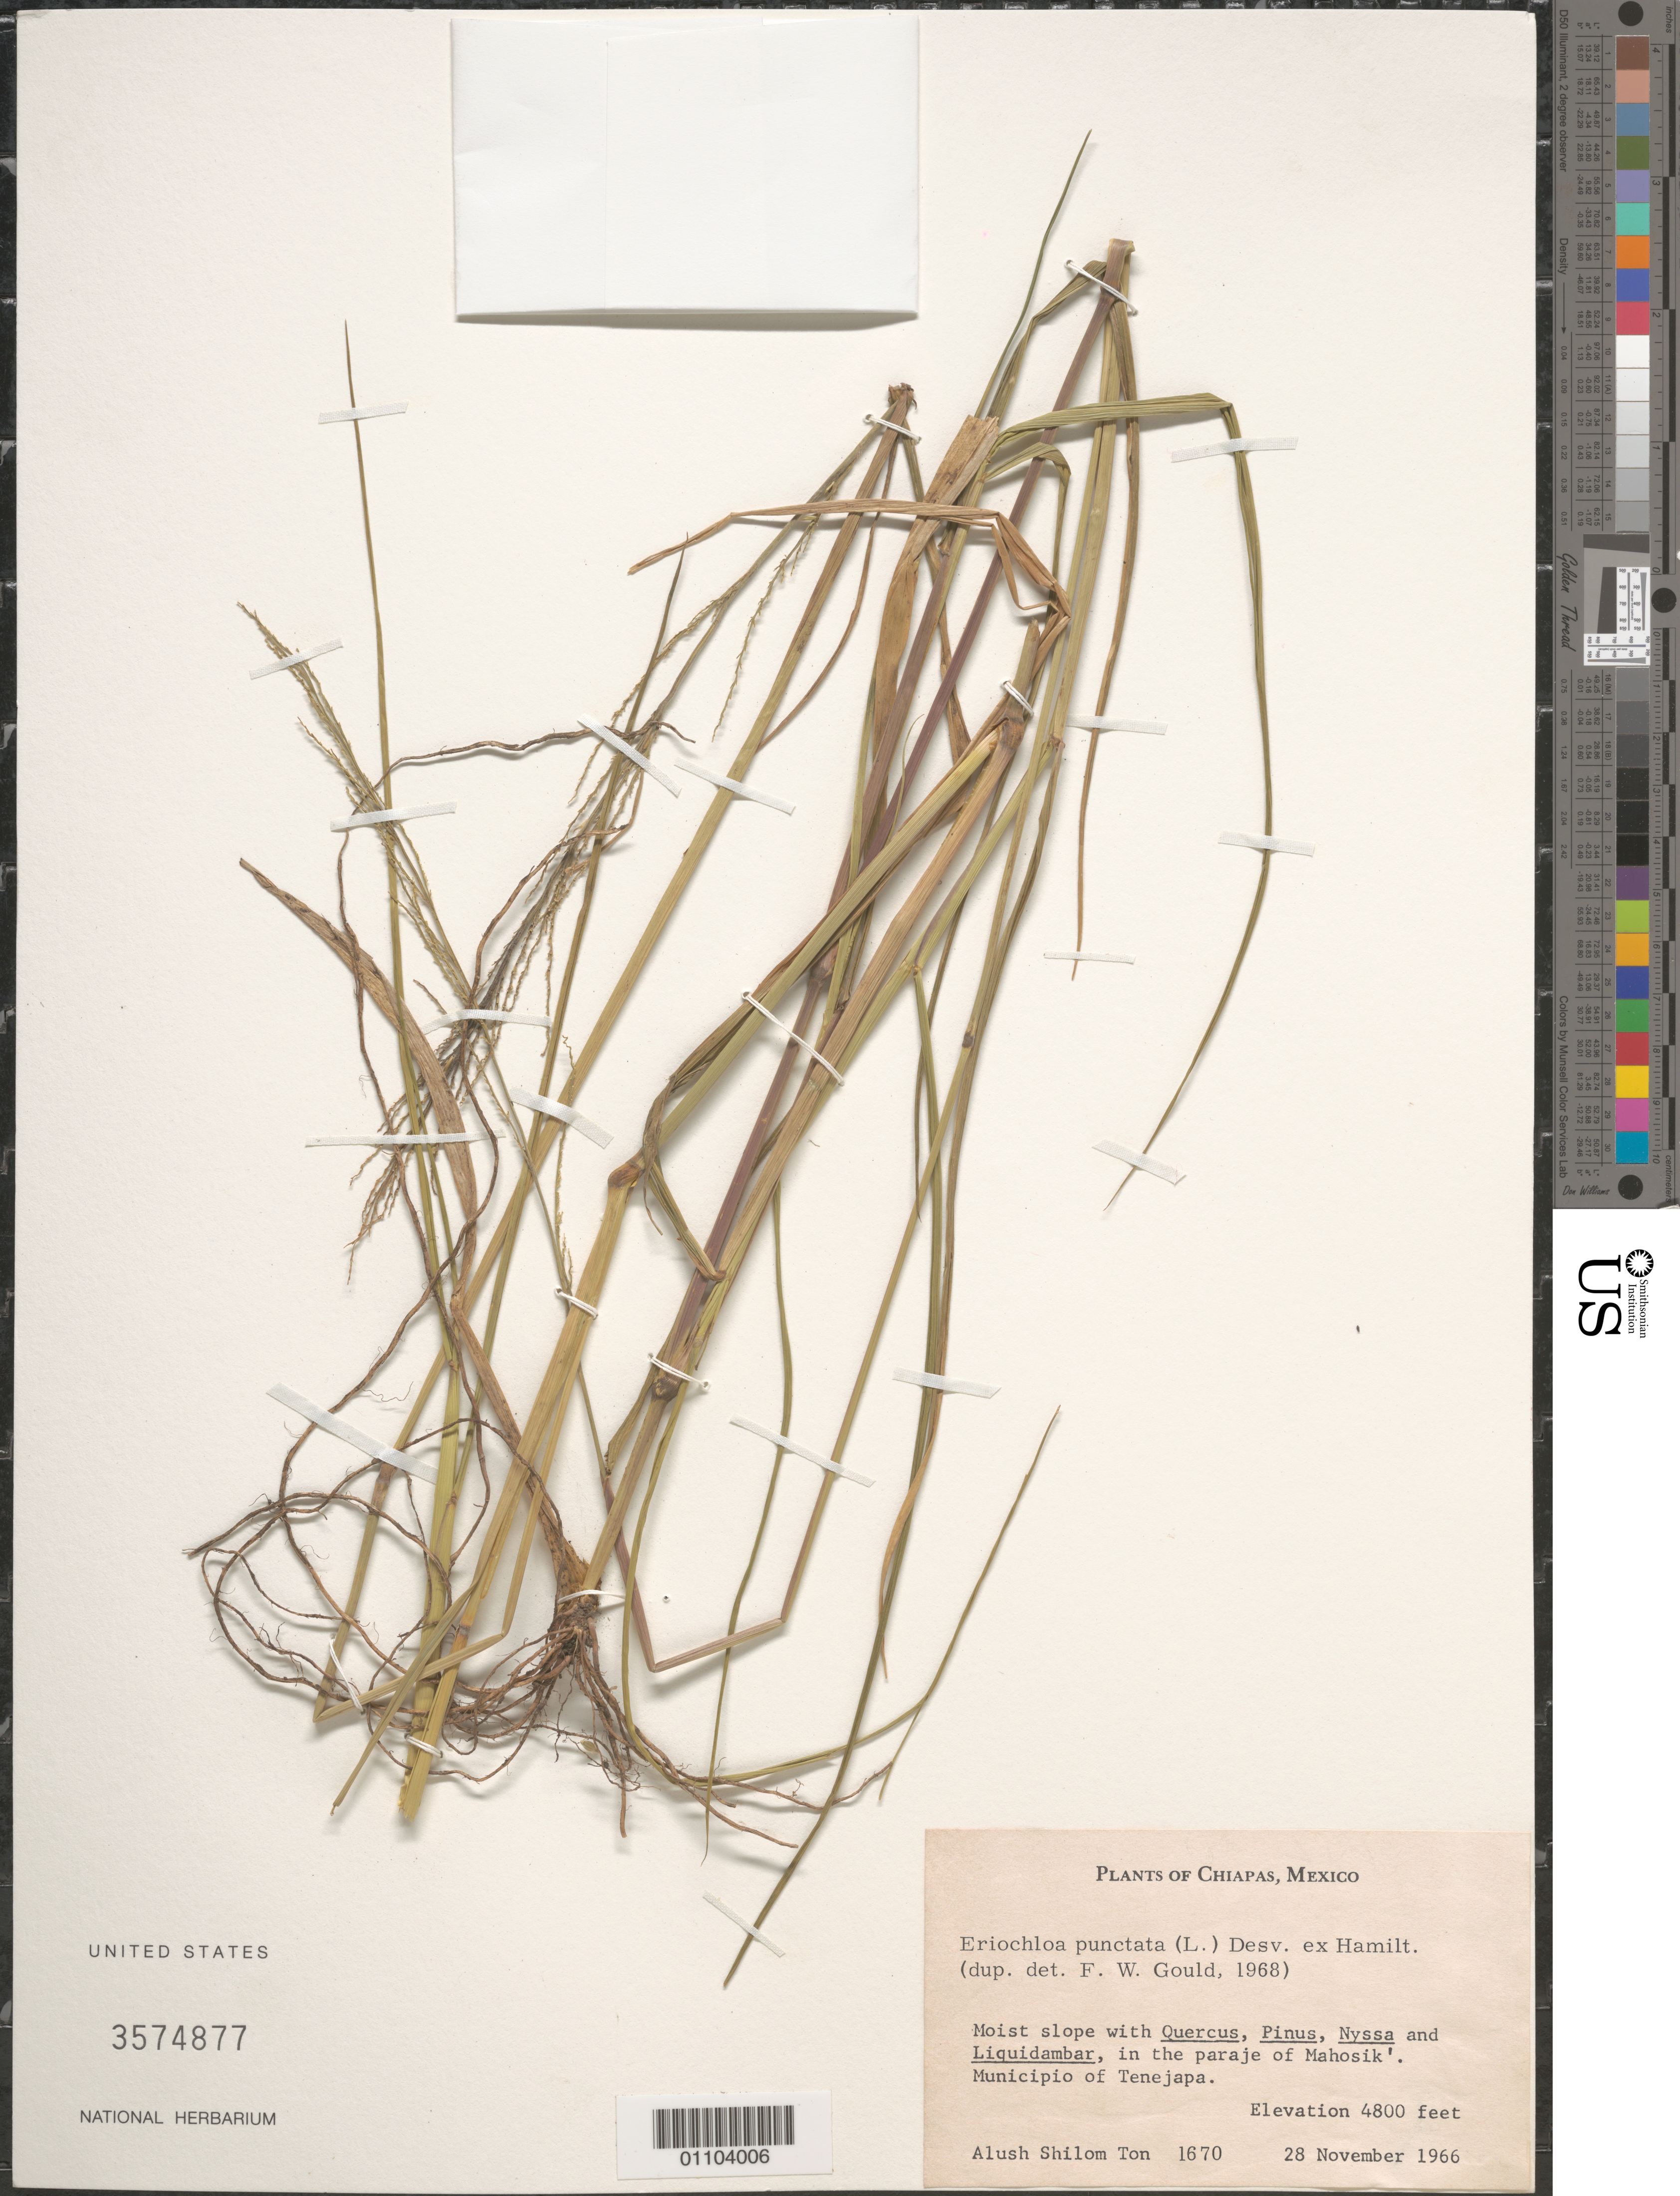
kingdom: Plantae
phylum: Tracheophyta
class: Liliopsida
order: Poales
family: Poaceae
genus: Eriochloa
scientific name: Eriochloa punctata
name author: (L.) Desv. ex Ham.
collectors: A. S. Ton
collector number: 1670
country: Mexico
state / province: Chiapas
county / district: Tenejapa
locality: In the paraje of Mahosik'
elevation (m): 1463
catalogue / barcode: US 3574877